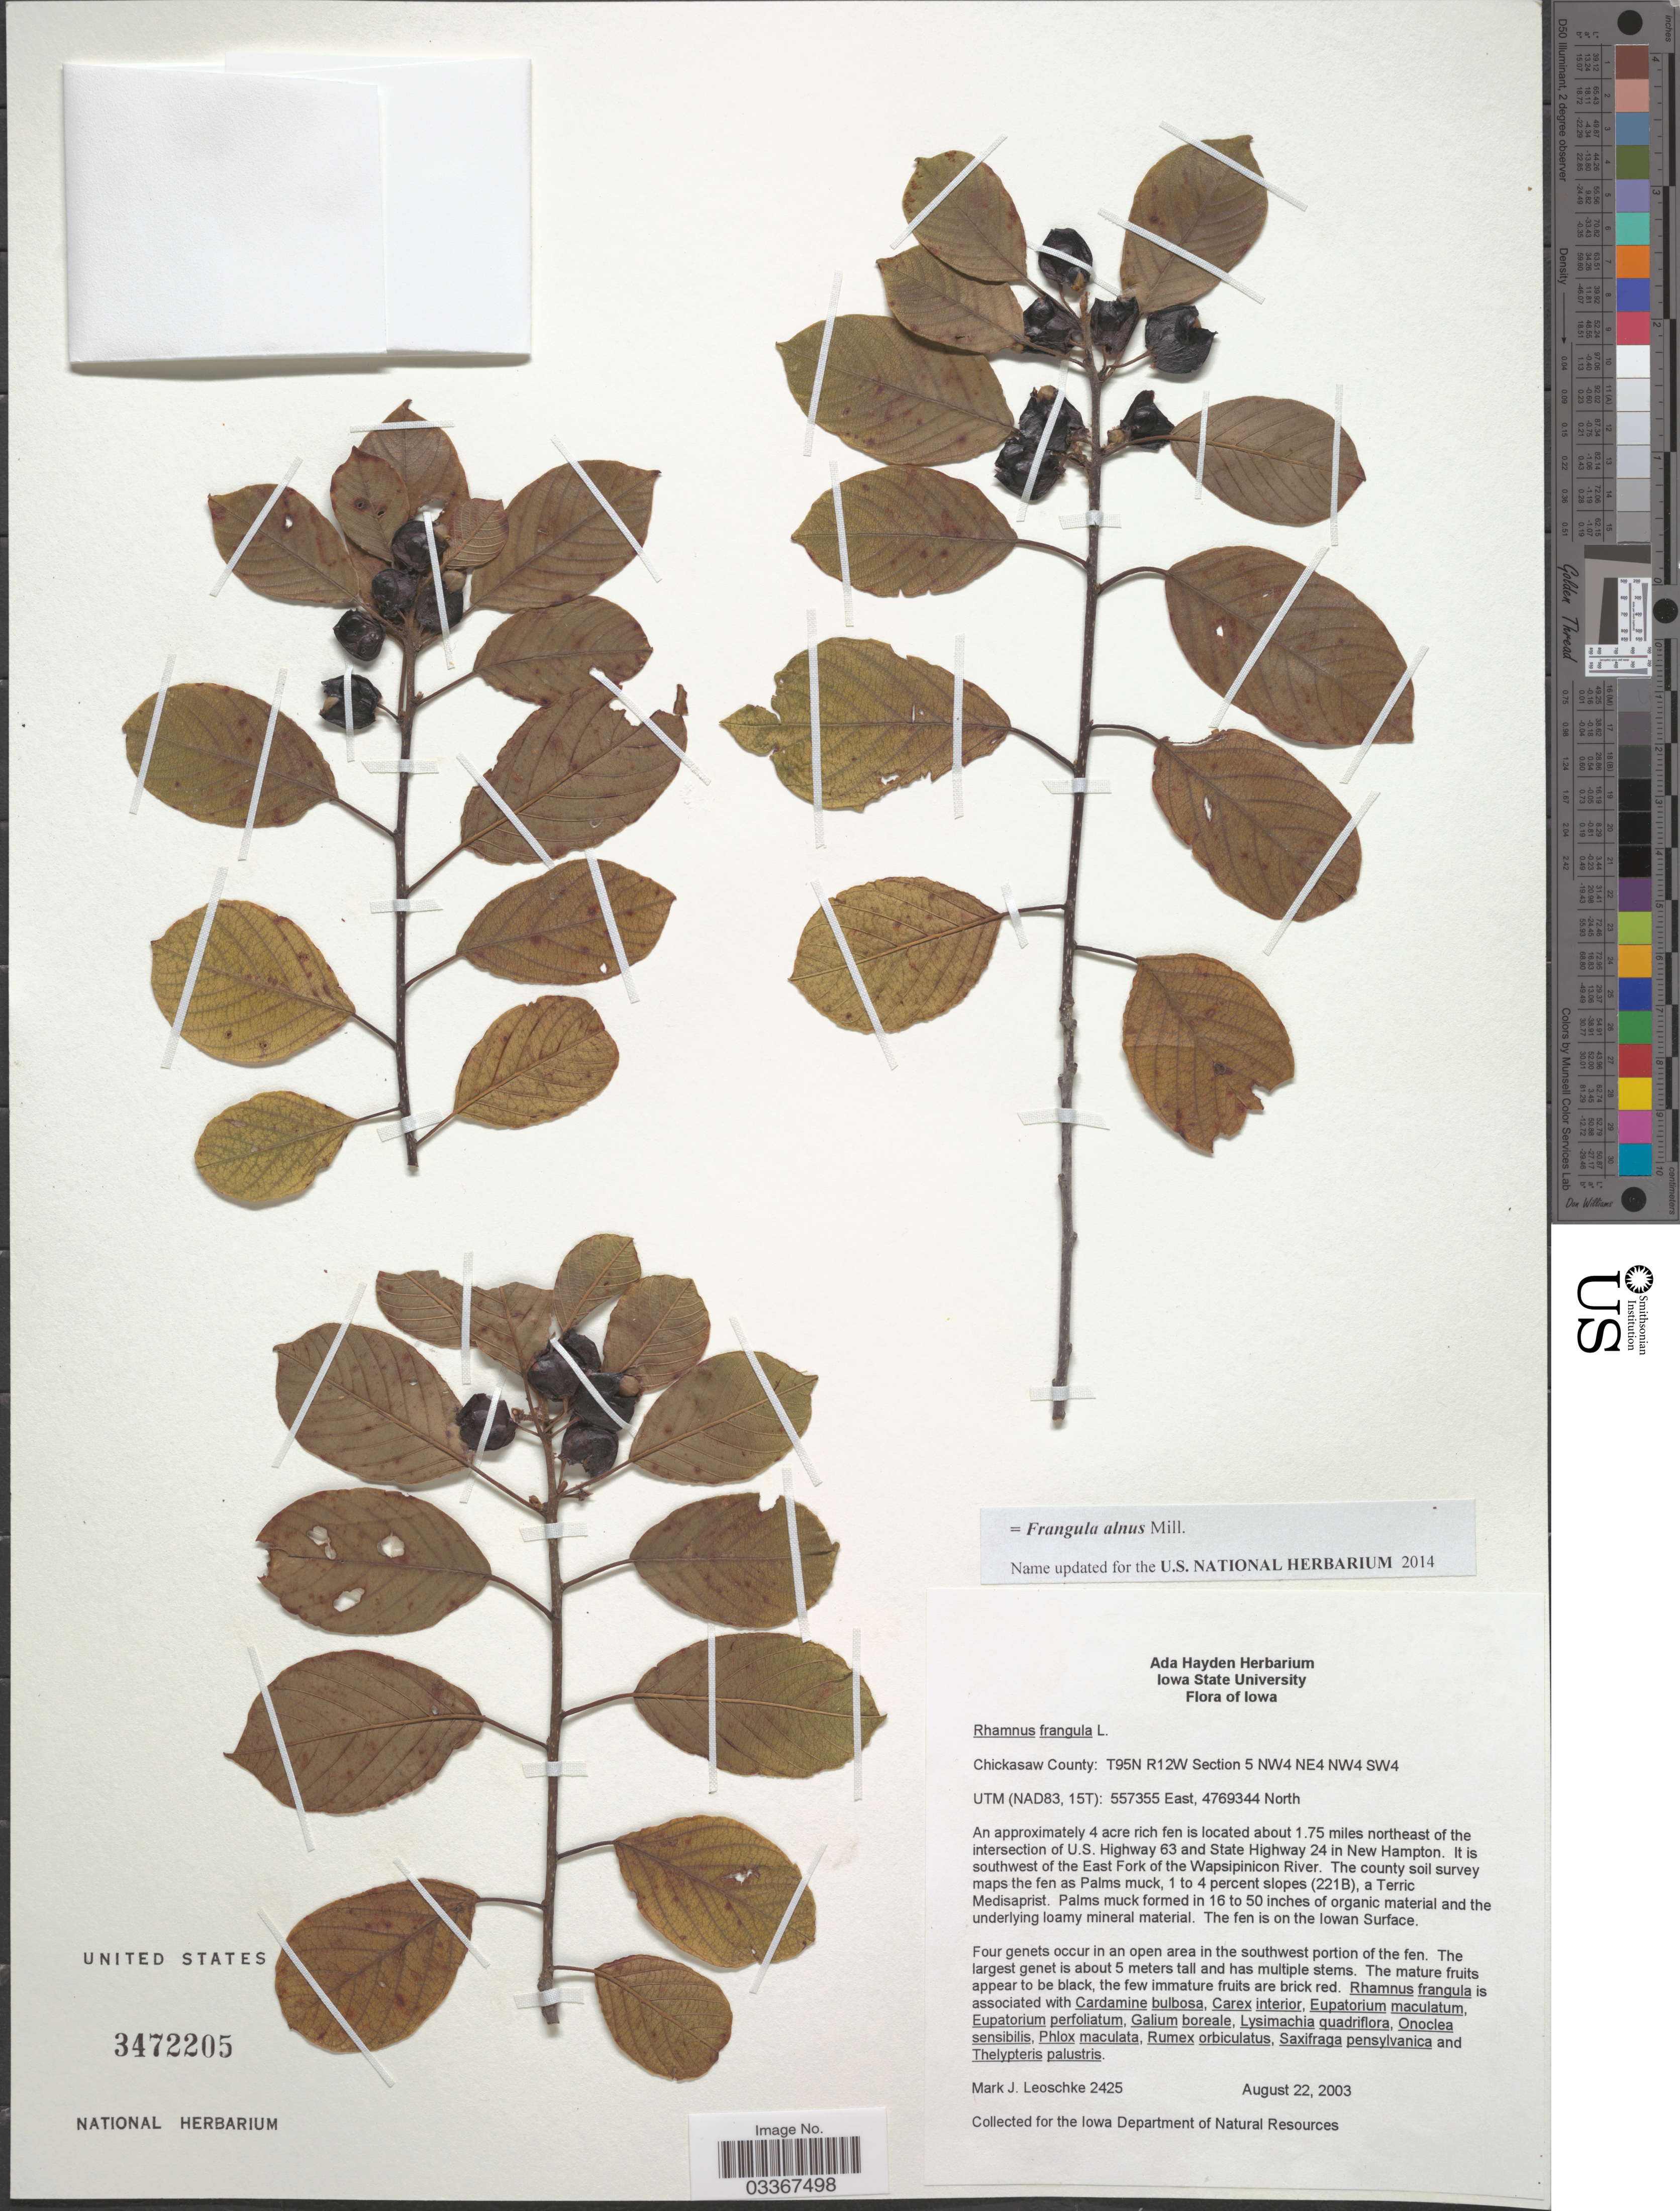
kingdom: Plantae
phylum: Tracheophyta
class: Magnoliopsida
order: Rosales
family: Rhamnaceae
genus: Frangula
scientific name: Frangula alnus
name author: Mill.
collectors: M. J. Leoschke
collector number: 2425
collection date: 2003-08-22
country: United States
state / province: Iowa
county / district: Chickasaw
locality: T95N R12W Section 5 NW4 NE4 NW4 SW4. UTM (NAD83, 15T). An approximately 4 acre rich fen is located about 1.75 miles NE of the intersection of U.S. Highway 63 and State Highway 24 in New Hampton. It is SW of the East Fork of the Wapsipinicon River. Four genets occur in an open area in the southwest portion of the fen.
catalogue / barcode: US 3472205